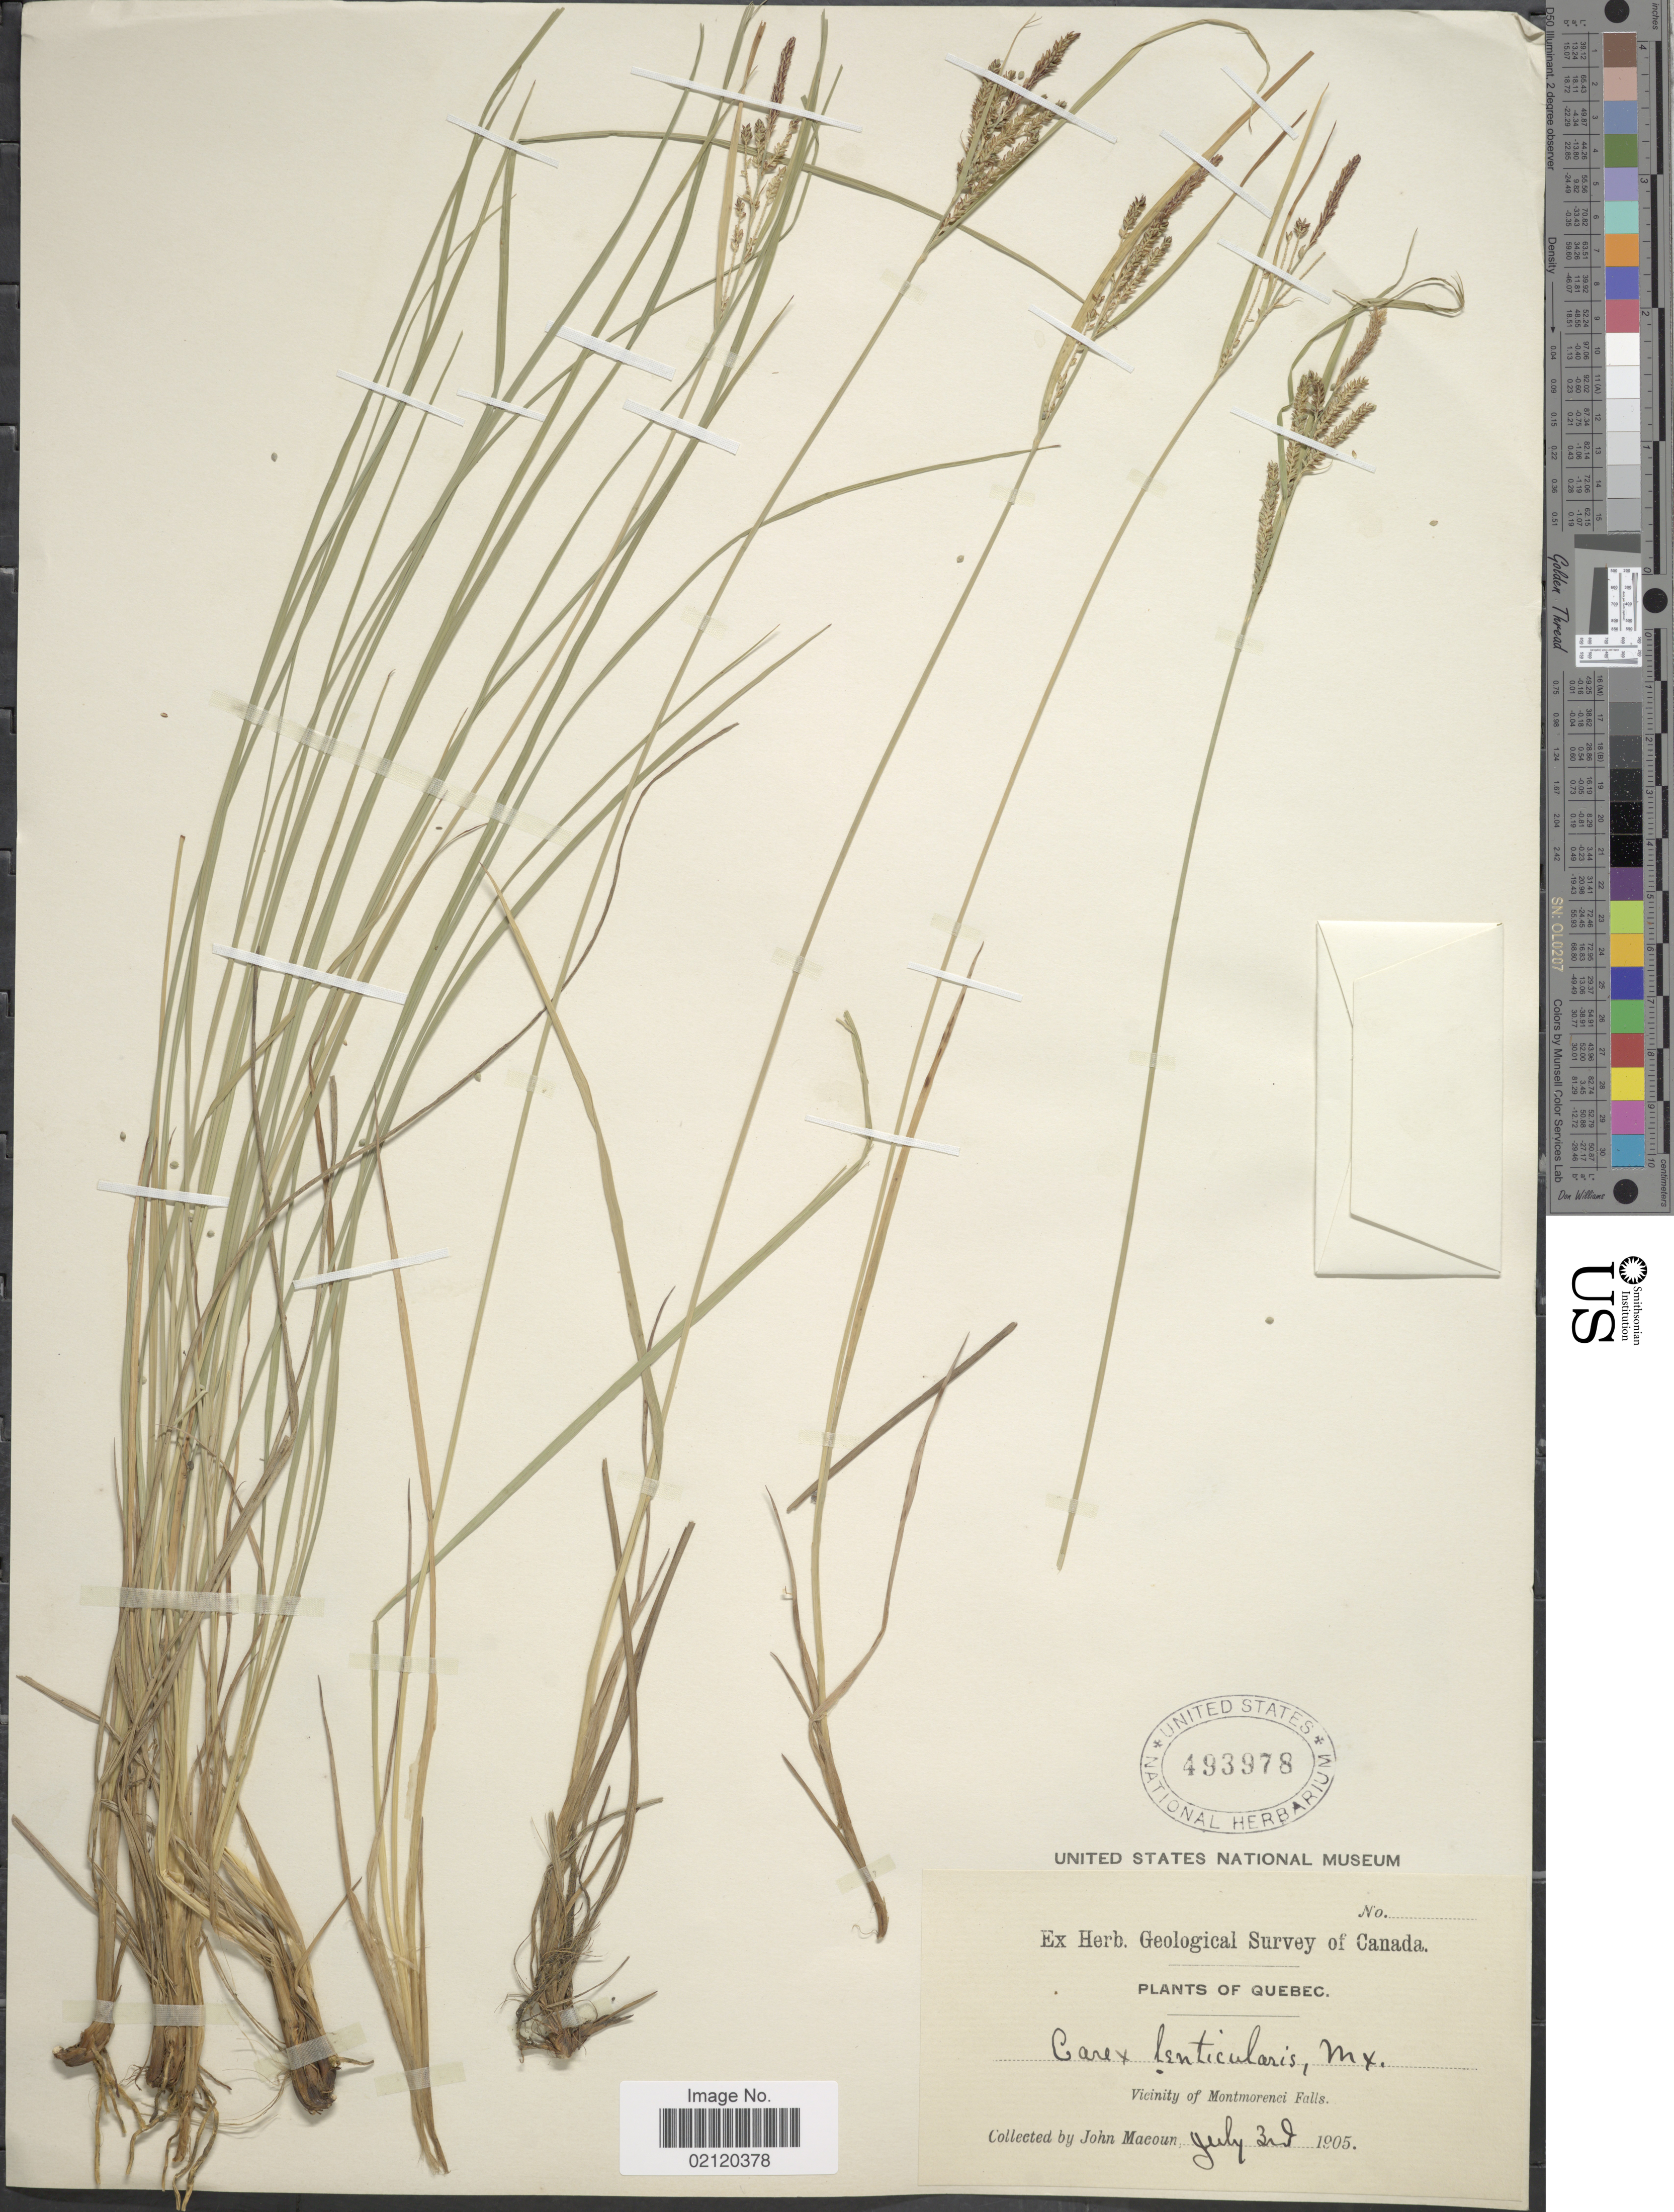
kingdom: Plantae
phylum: Tracheophyta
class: Liliopsida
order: Poales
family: Cyperaceae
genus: Carex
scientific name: Carex lenticularis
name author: Michx.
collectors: J. Macoun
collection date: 1905-07-03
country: Canada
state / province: Quebec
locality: Vicinity of Montmorenci Falls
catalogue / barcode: US 493978